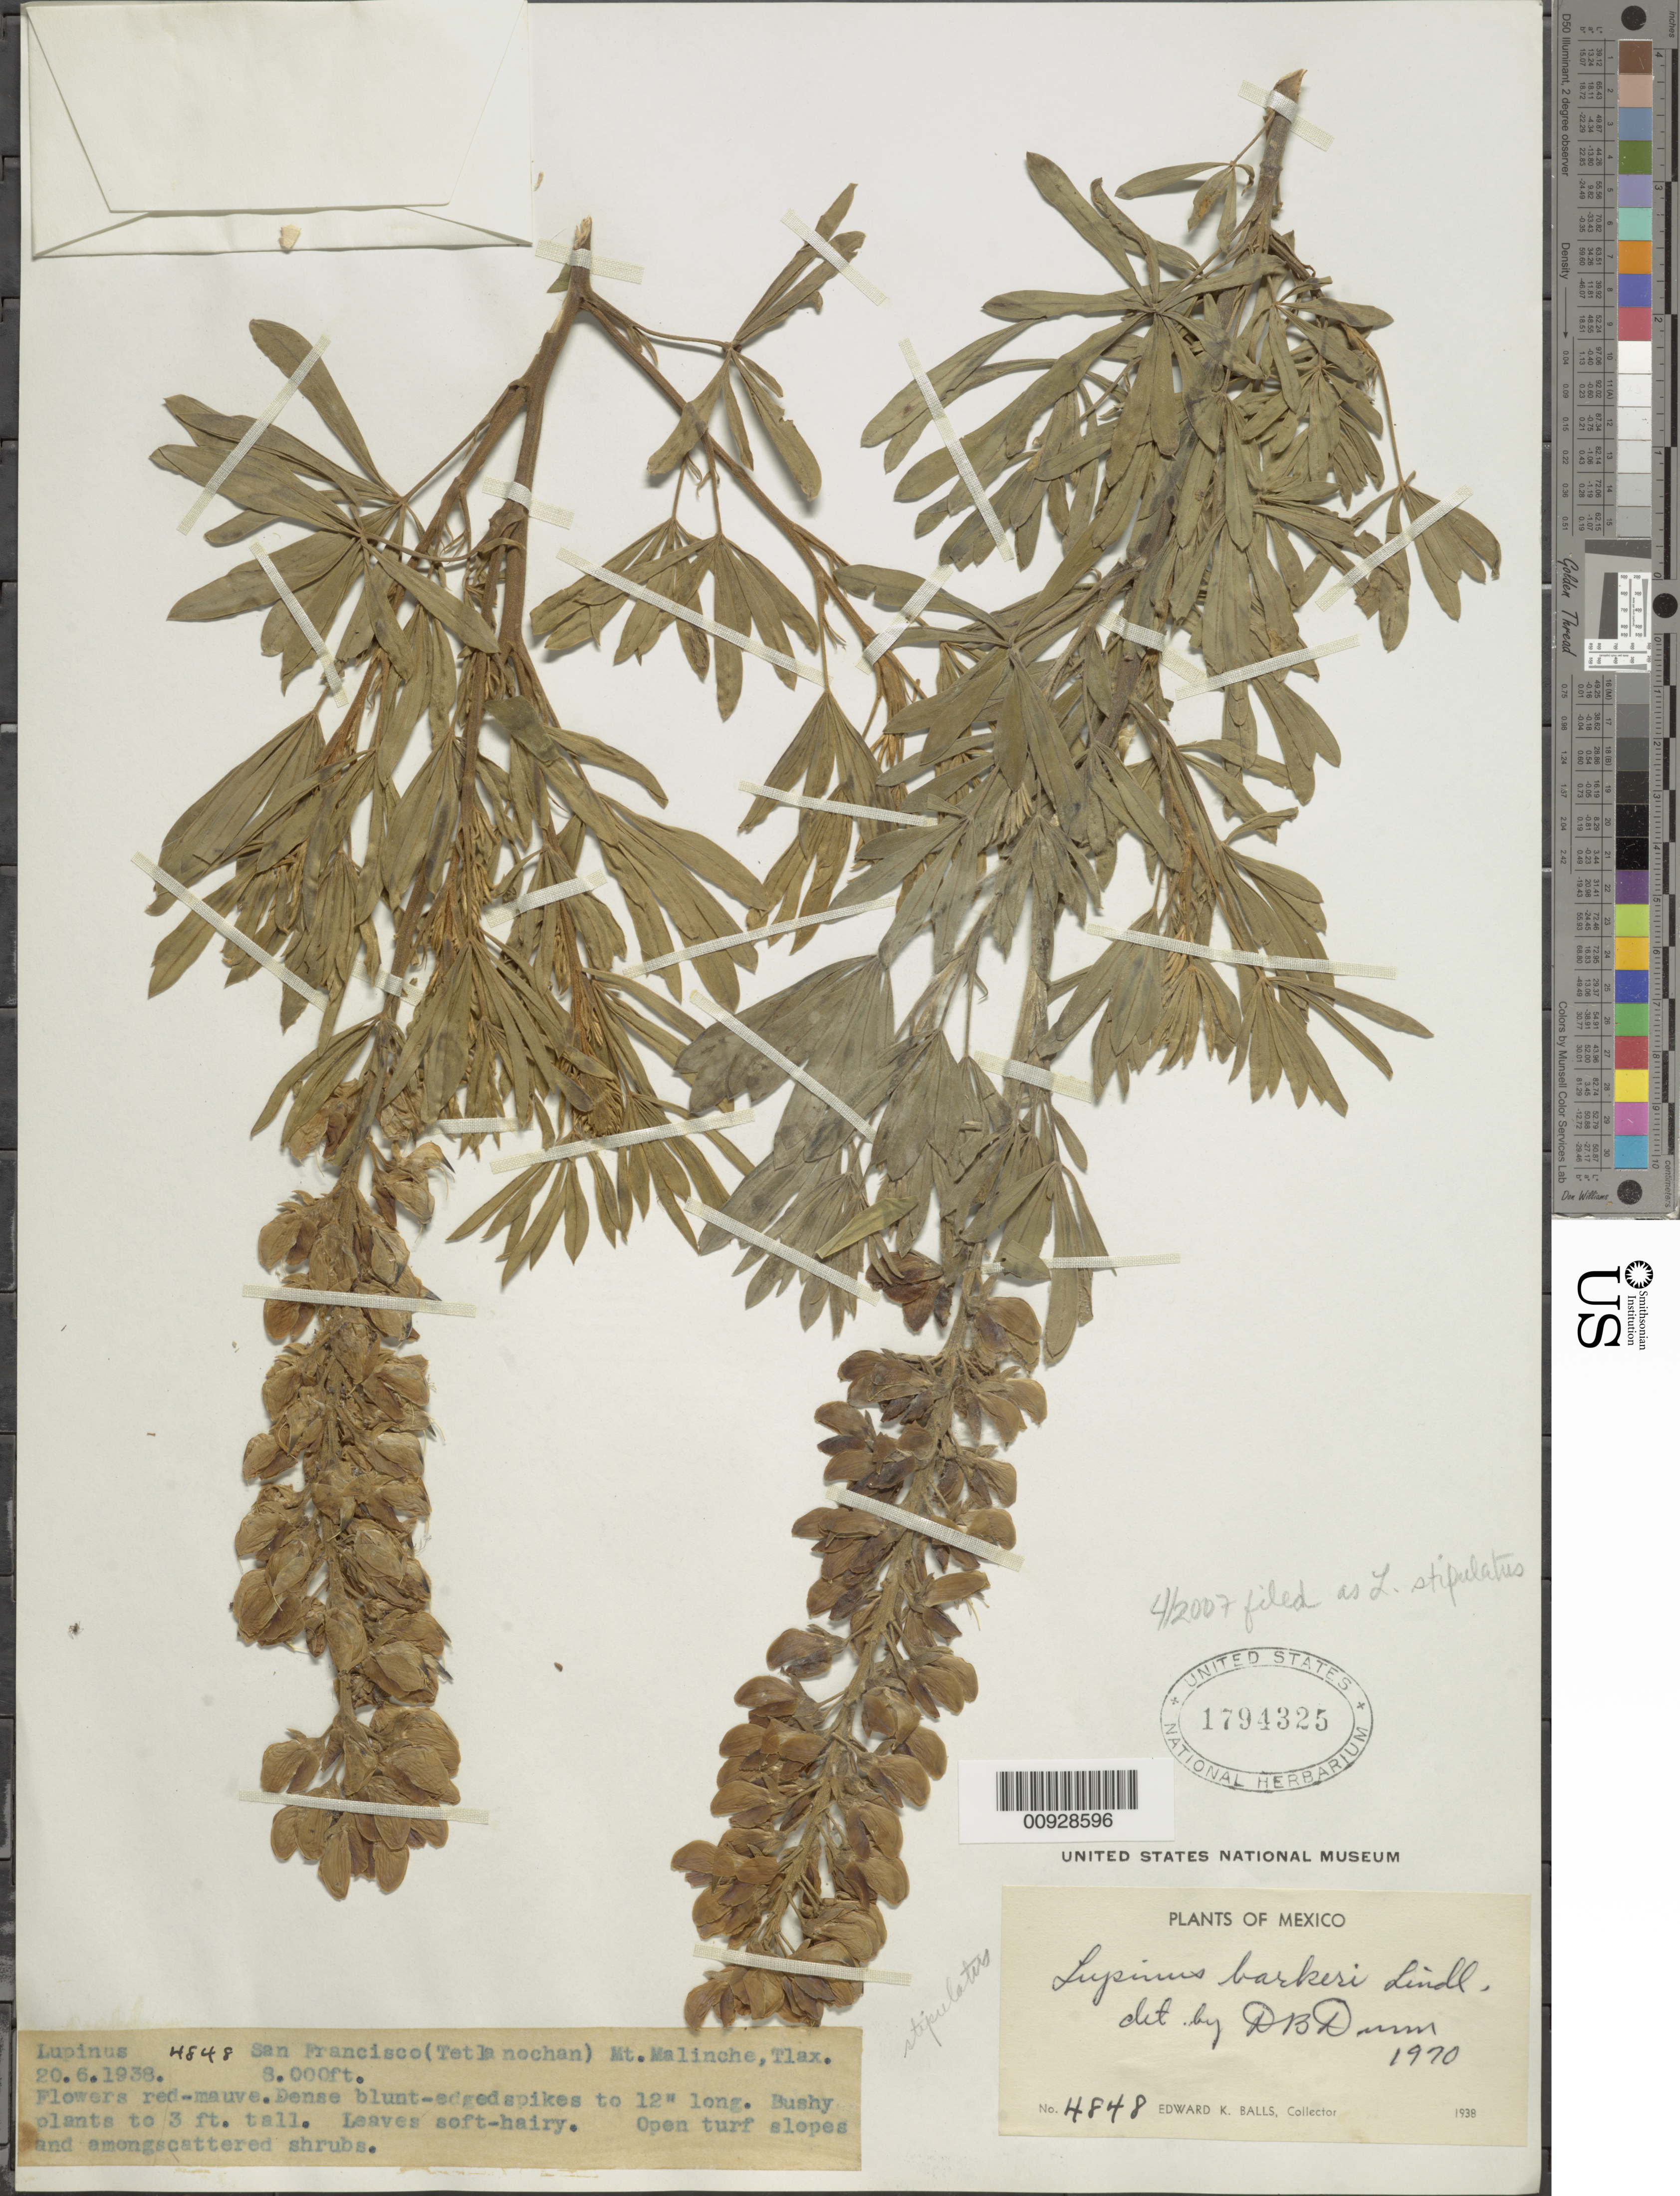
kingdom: Plantae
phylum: Tracheophyta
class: Magnoliopsida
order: Fabales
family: Fabaceae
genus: Lupinus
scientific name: Lupinus stipulatus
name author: J. Agardh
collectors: E. K. Balls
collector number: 4848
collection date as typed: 20 Jun 1938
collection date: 1938-06-20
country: Mexico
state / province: Tlaxcala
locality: San Francisco (Tetlanochan) Mt. Malinche.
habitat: Open turf slopes and among scattered shrubs.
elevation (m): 2438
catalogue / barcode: US 1794325